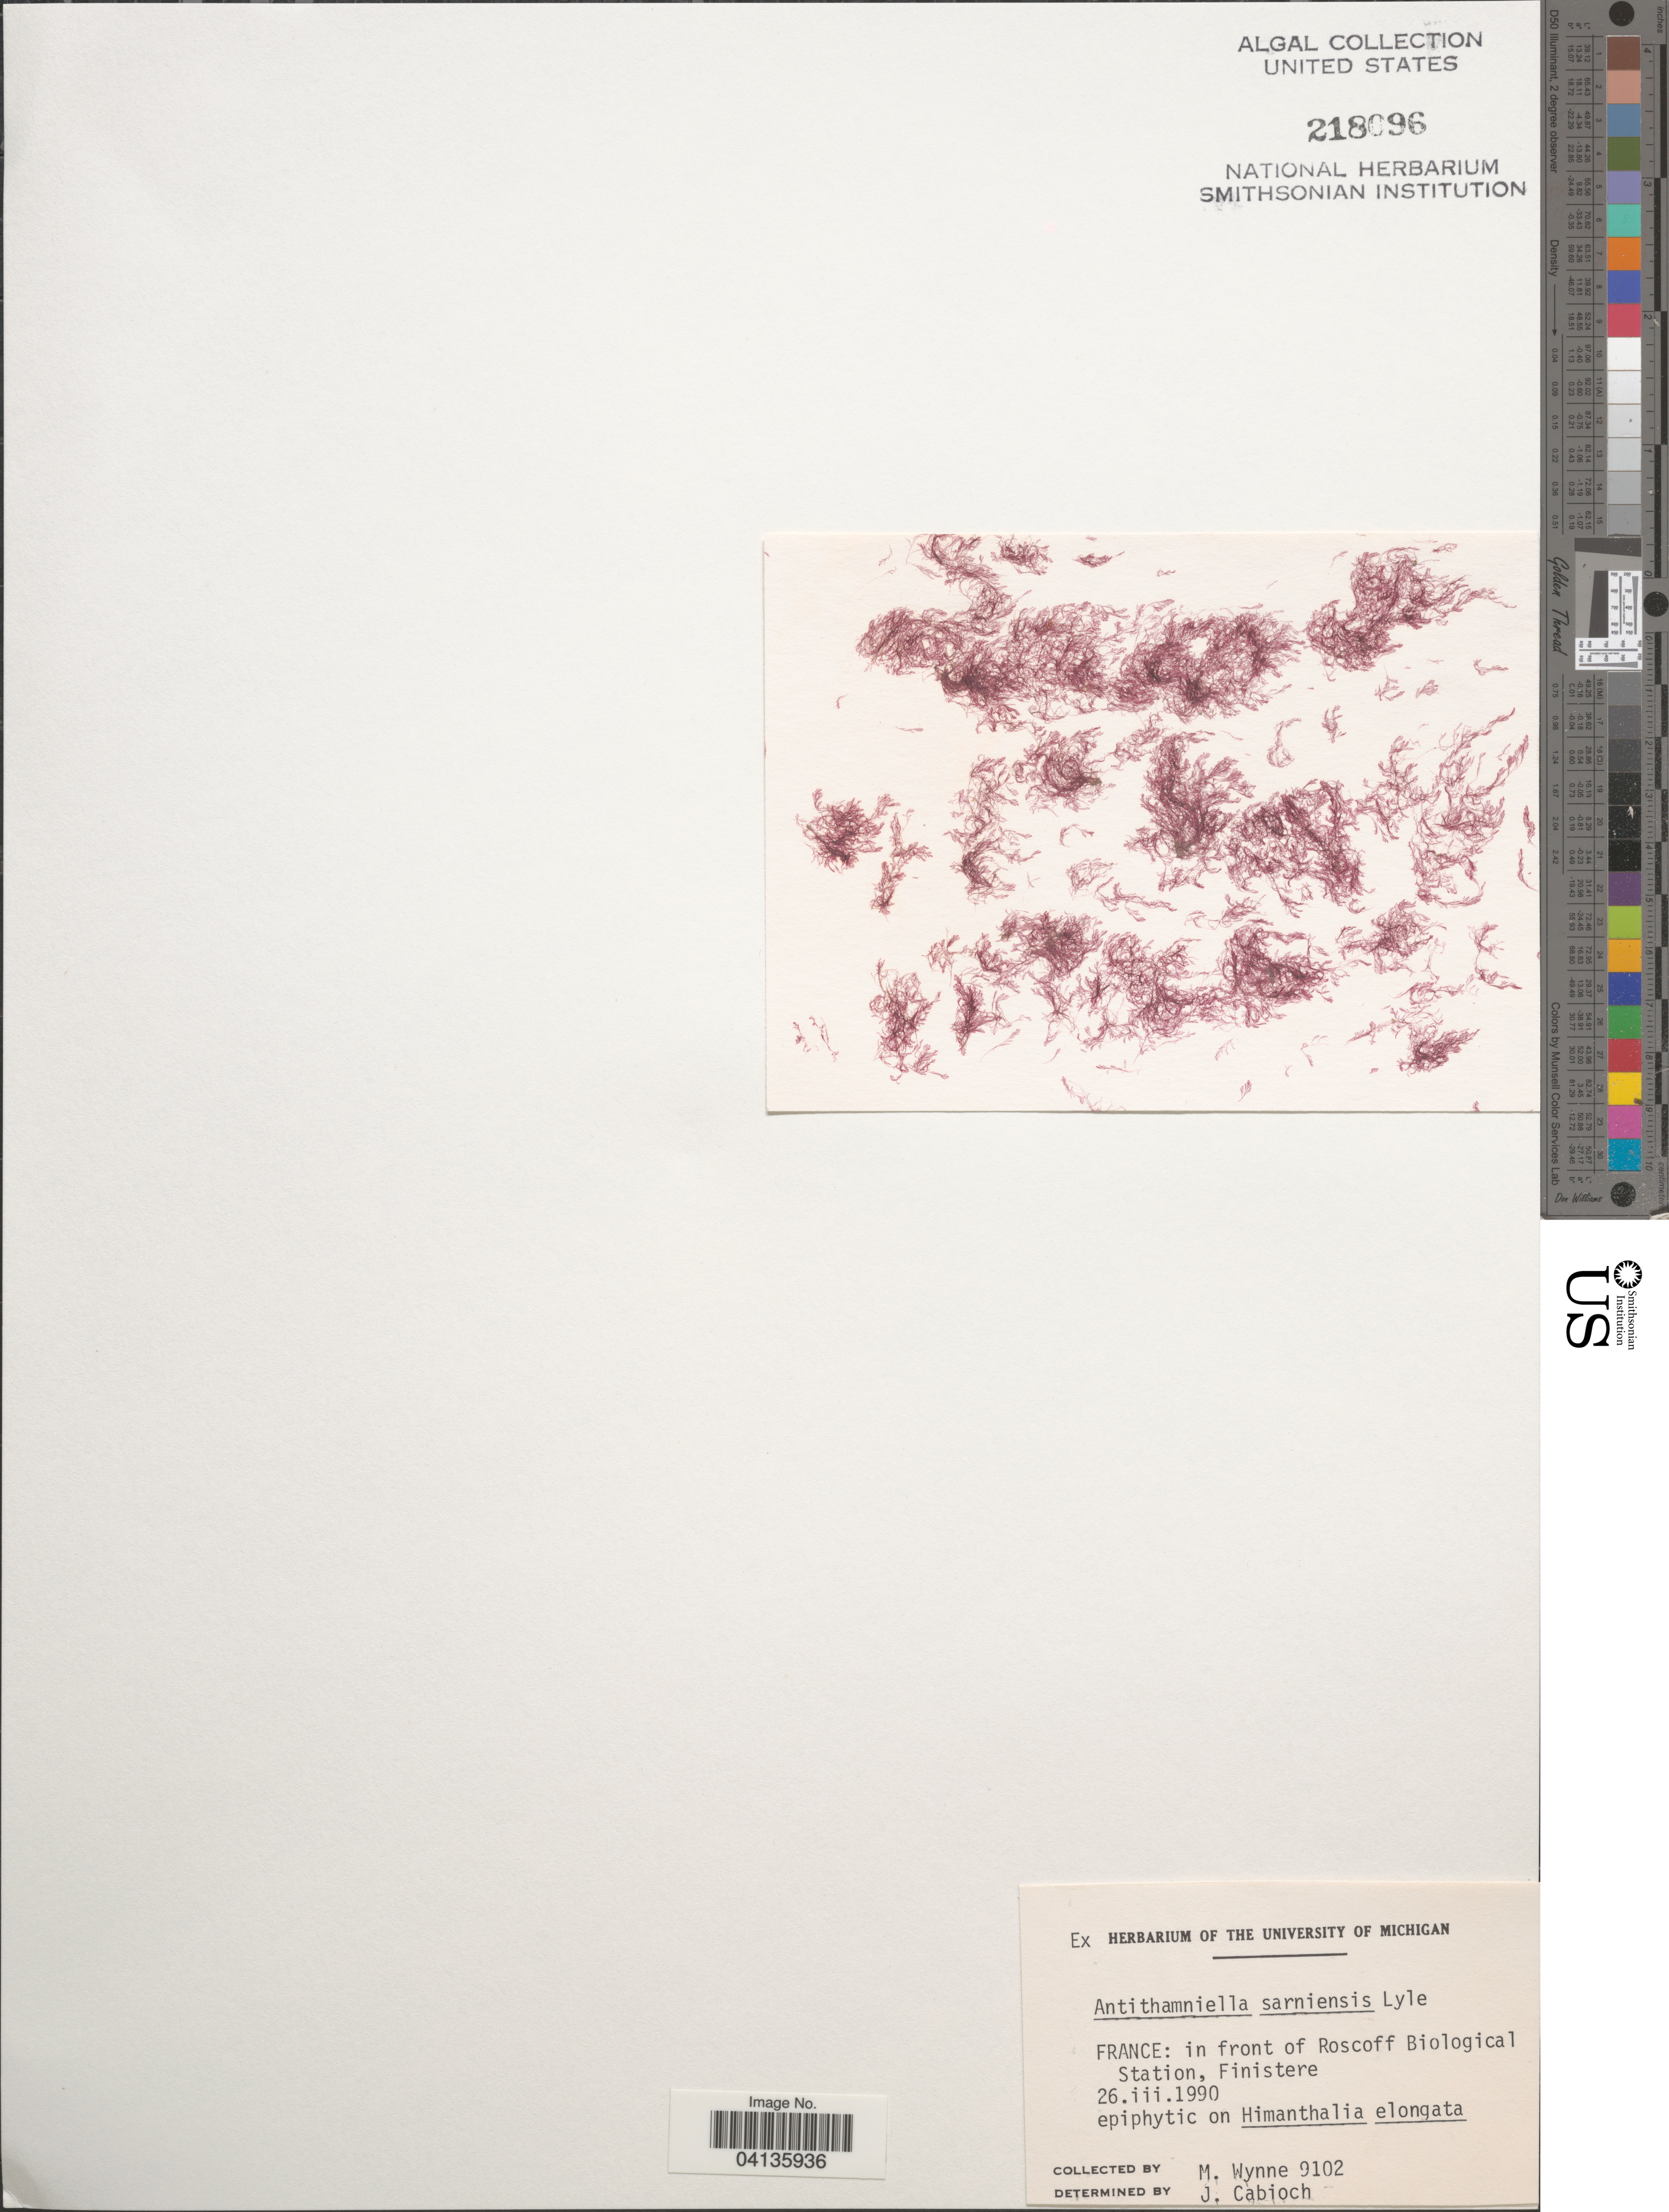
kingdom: Plantae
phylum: Rhodophyta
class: Florideophyceae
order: Ceramiales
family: Ceramiaceae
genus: Antithamnionella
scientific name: Antithamnionella ternifolia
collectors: M.J. Wynne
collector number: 9102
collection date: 1990-03-26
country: France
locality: In front of Roscoff Biological Station, Finistere.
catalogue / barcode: US 218096